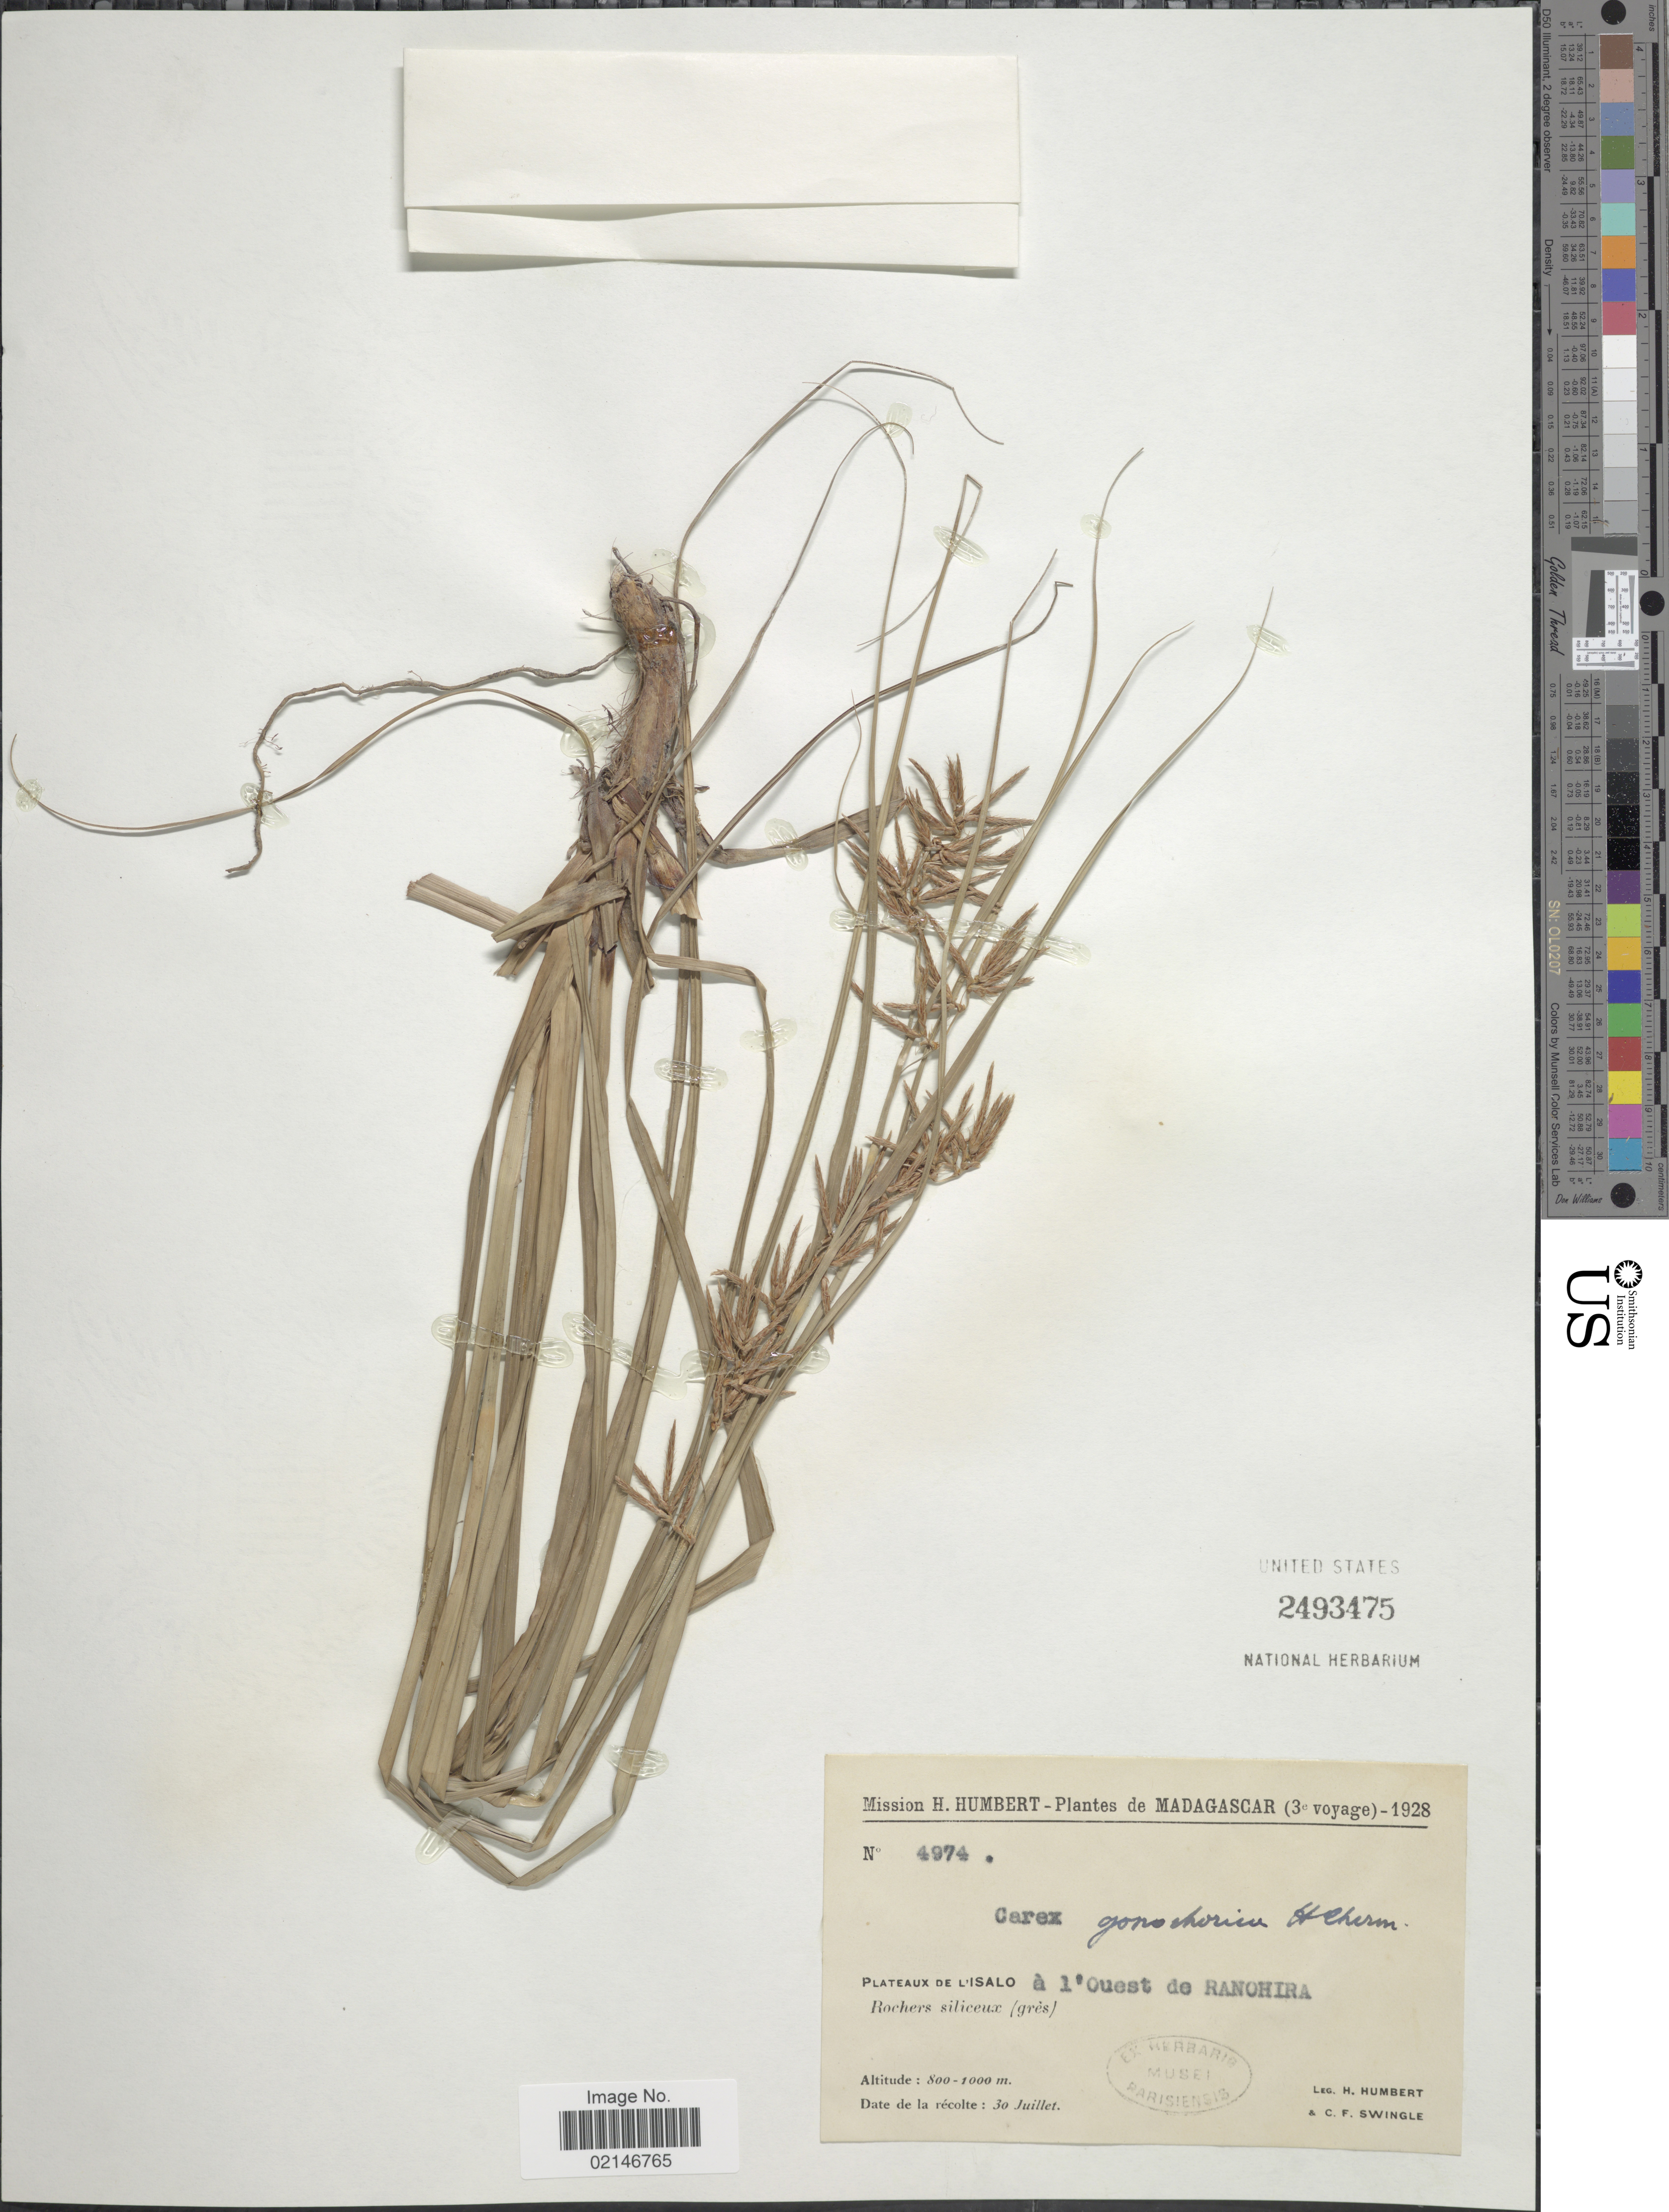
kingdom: Plantae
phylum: Tracheophyta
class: Liliopsida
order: Poales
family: Cyperaceae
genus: Carex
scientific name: Carex gonochorica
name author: Cherm.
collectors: H. Humbert & C. Swingle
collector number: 4974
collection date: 1928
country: Madagascar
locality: Plateux de l'Isalo a l'Ouest de Ranohira, Rochers siliceux (gres)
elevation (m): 800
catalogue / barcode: US 2493475